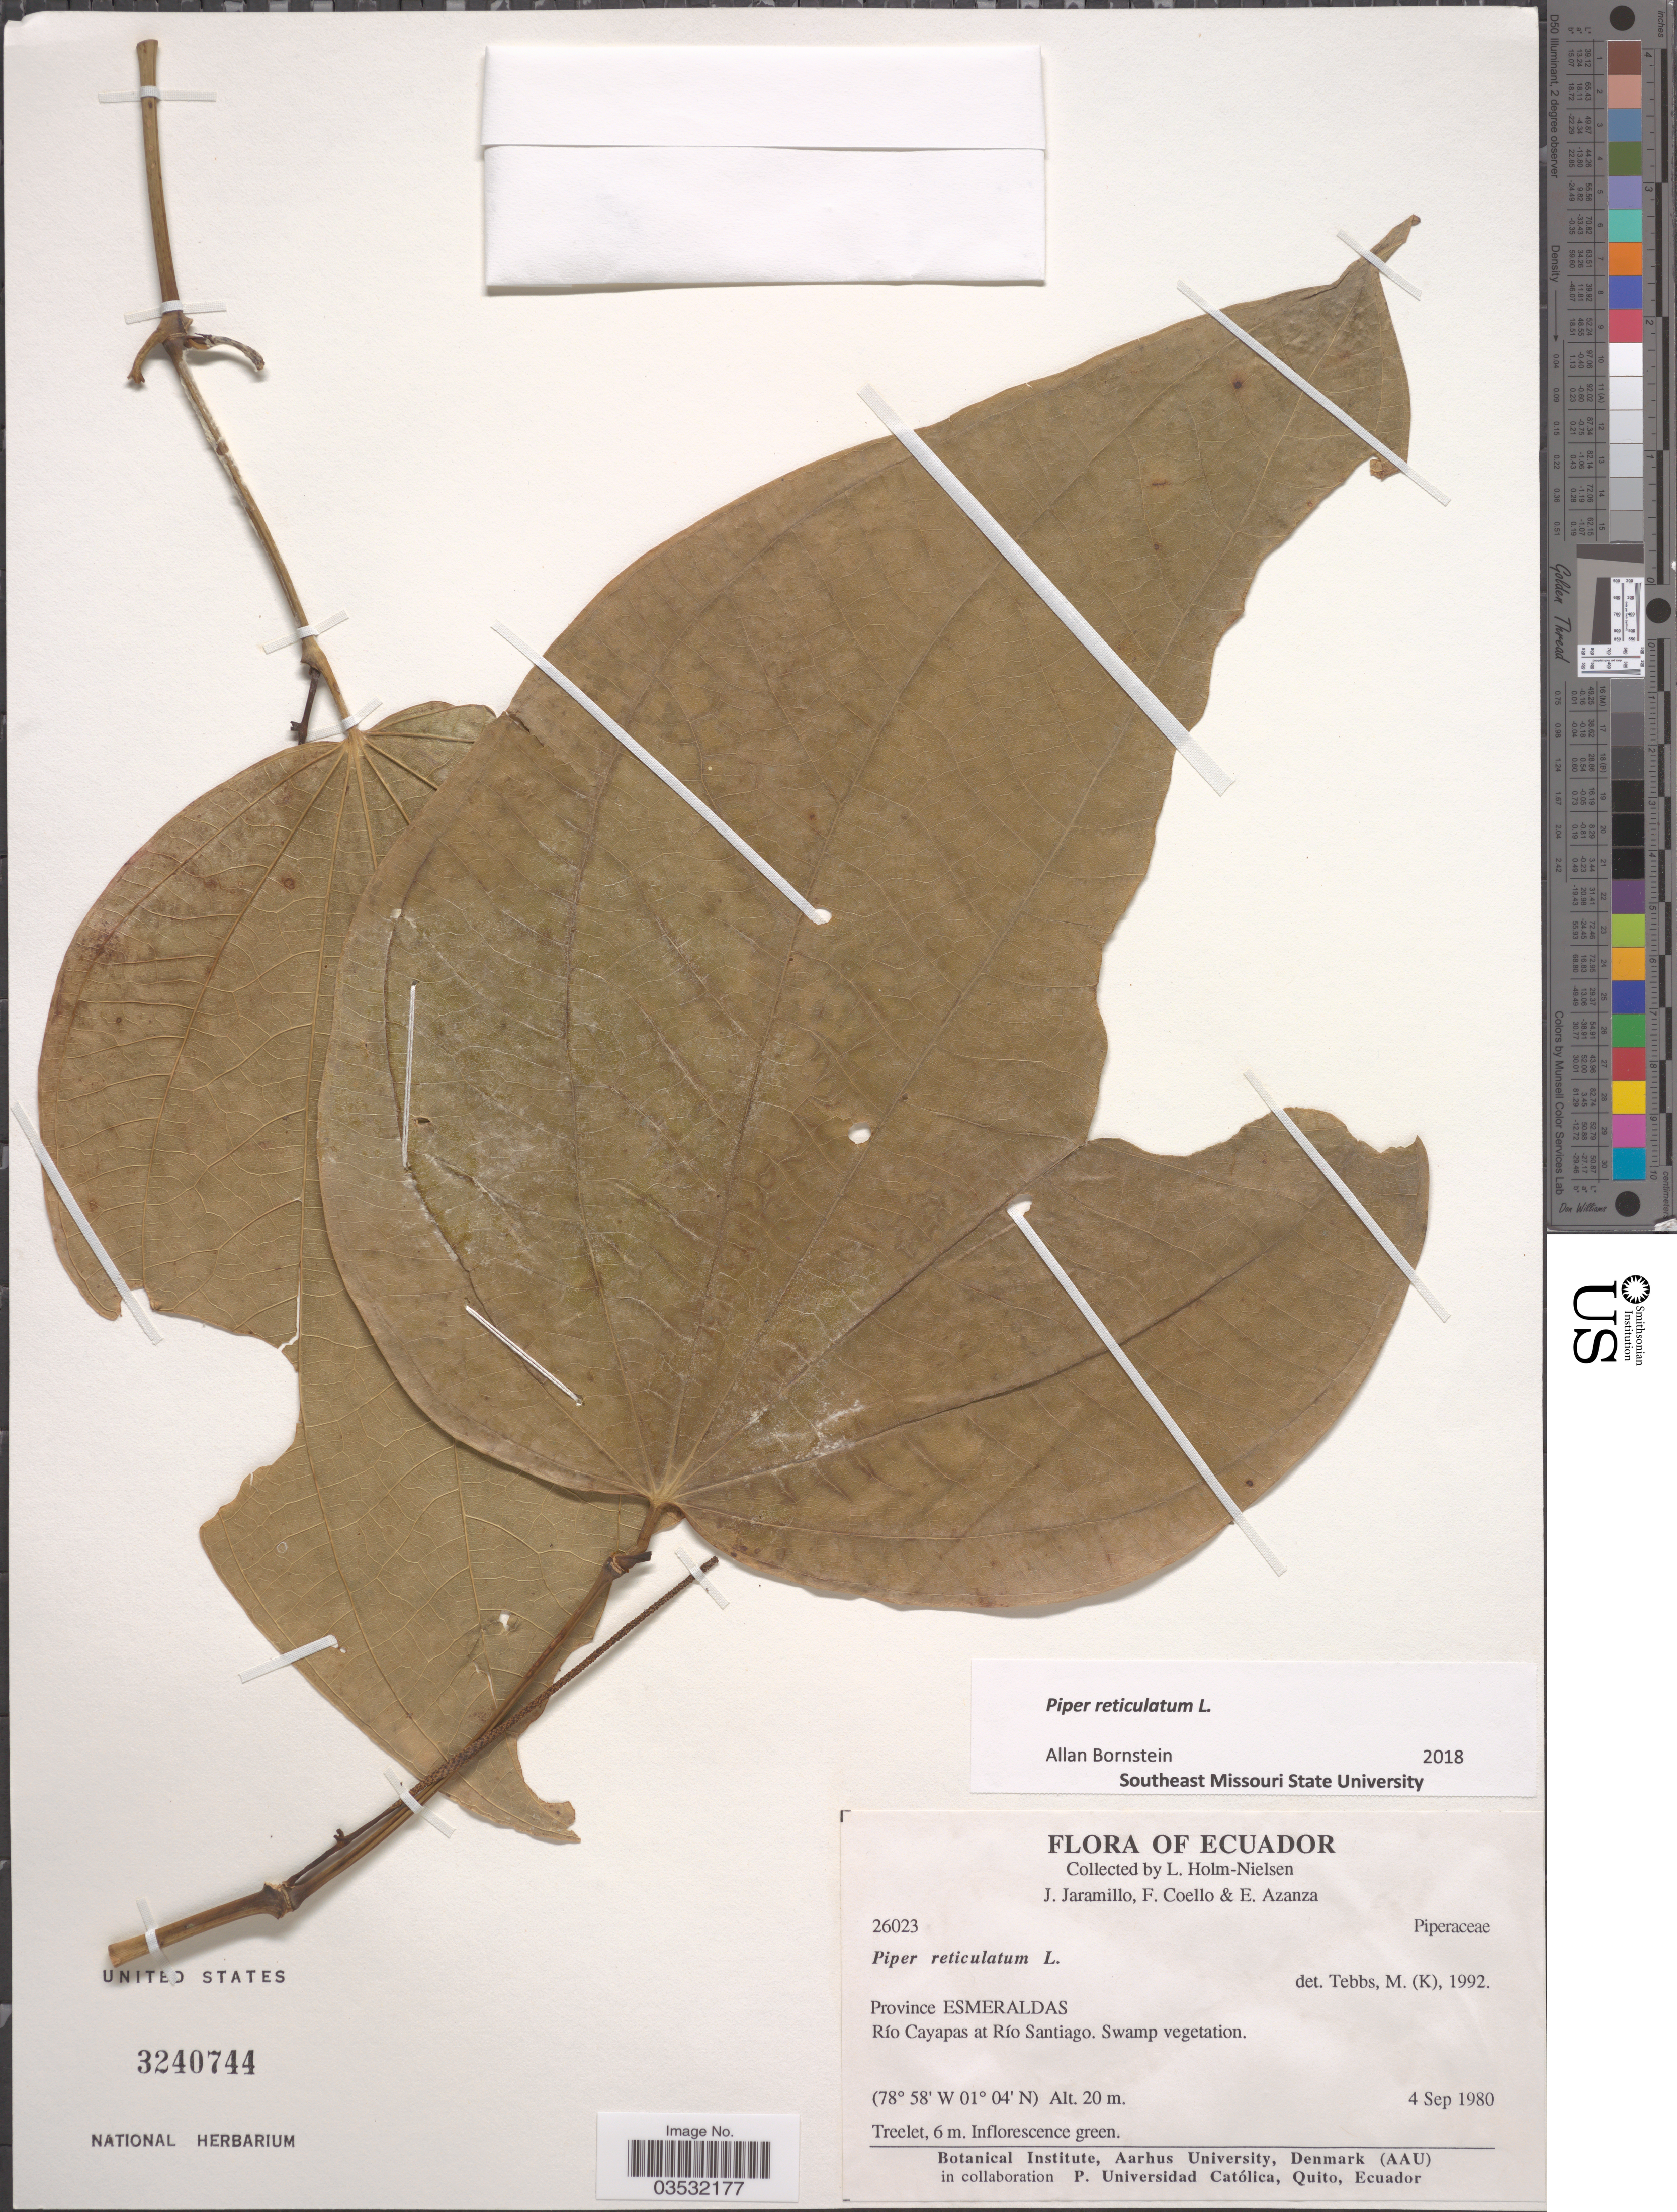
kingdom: Plantae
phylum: Tracheophyta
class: Magnoliopsida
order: Piperales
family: Piperaceae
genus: Piper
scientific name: Piper reticulatum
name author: L.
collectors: L. Holm-Nielsen, J. Jaramillo, F. Coello & E. Azanza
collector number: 26023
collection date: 1980-09-04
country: Ecuador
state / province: Esmeraldas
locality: Río Cayapas at Río Santiago.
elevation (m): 20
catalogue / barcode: US 3240744